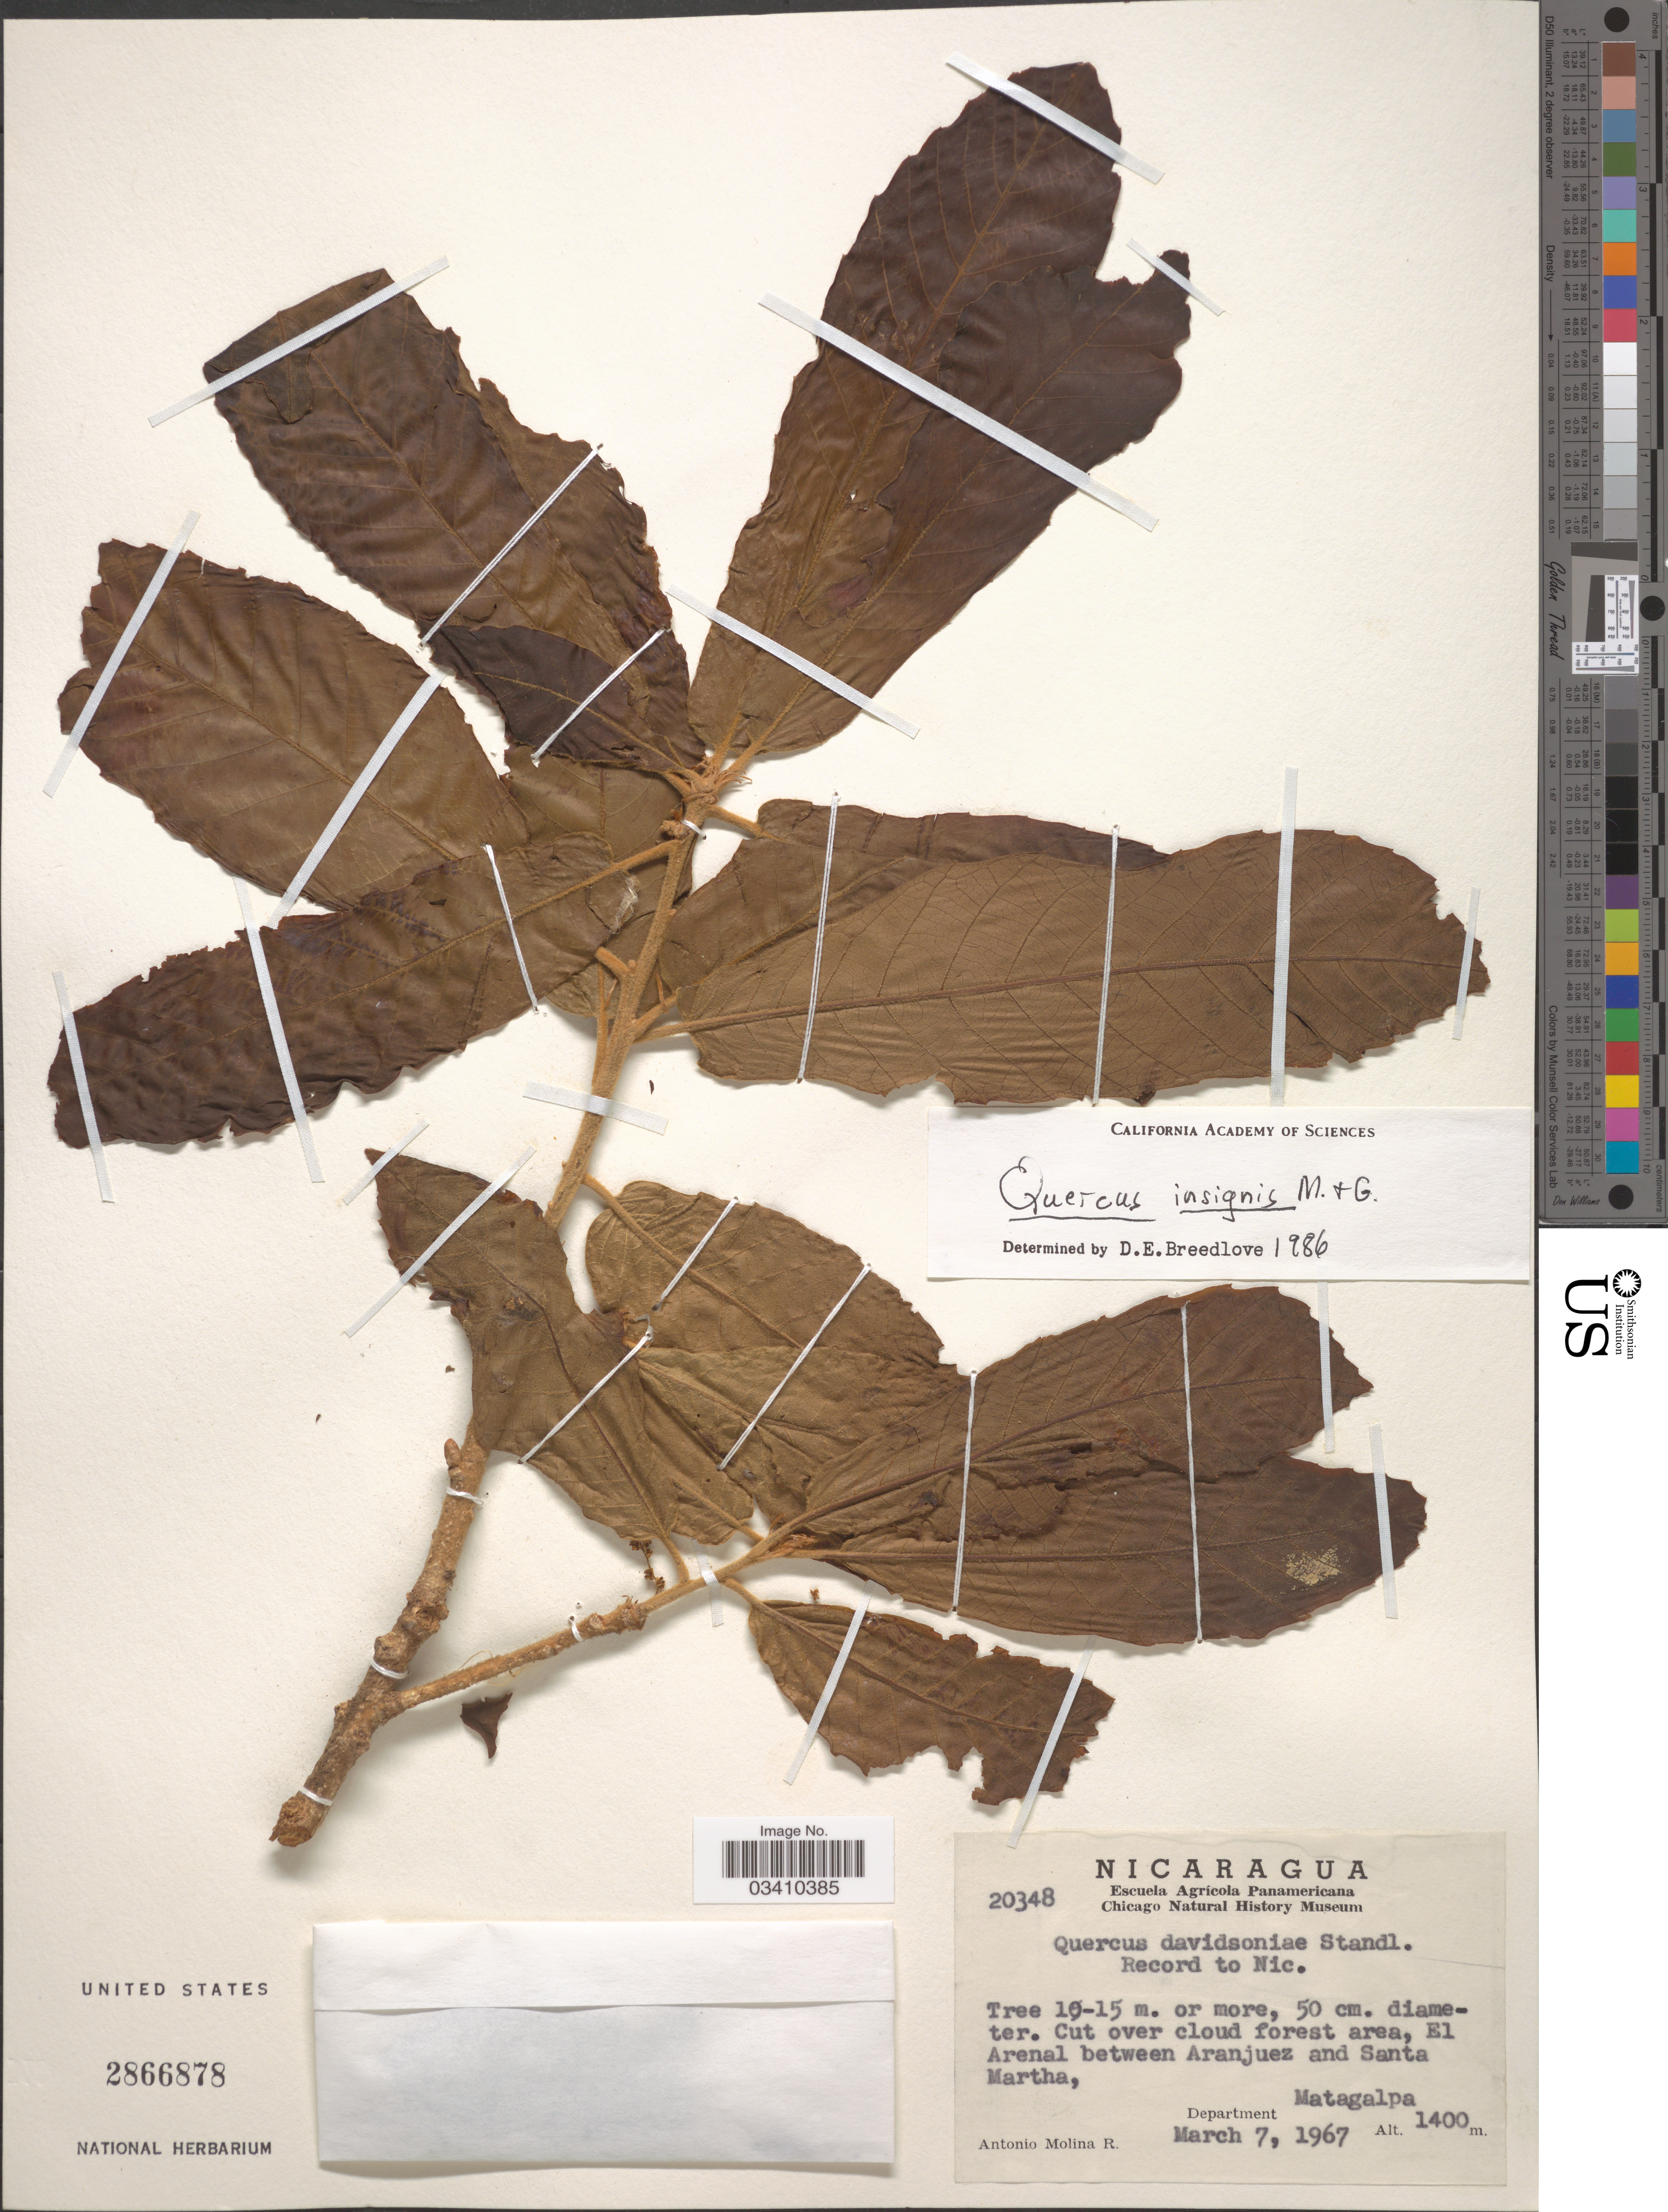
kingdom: Plantae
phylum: Tracheophyta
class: Magnoliopsida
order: Fagales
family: Fagaceae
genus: Quercus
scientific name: Quercus insignis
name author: M. Martens & Galeotti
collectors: A. Molina R.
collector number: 20348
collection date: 1967-03-07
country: Nicaragua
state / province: Matagalpa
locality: Cut over cloud forest area, El Arenal between Aranjuez and Santa Martha, Department Matagalpa.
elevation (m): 1400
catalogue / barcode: US 2866878